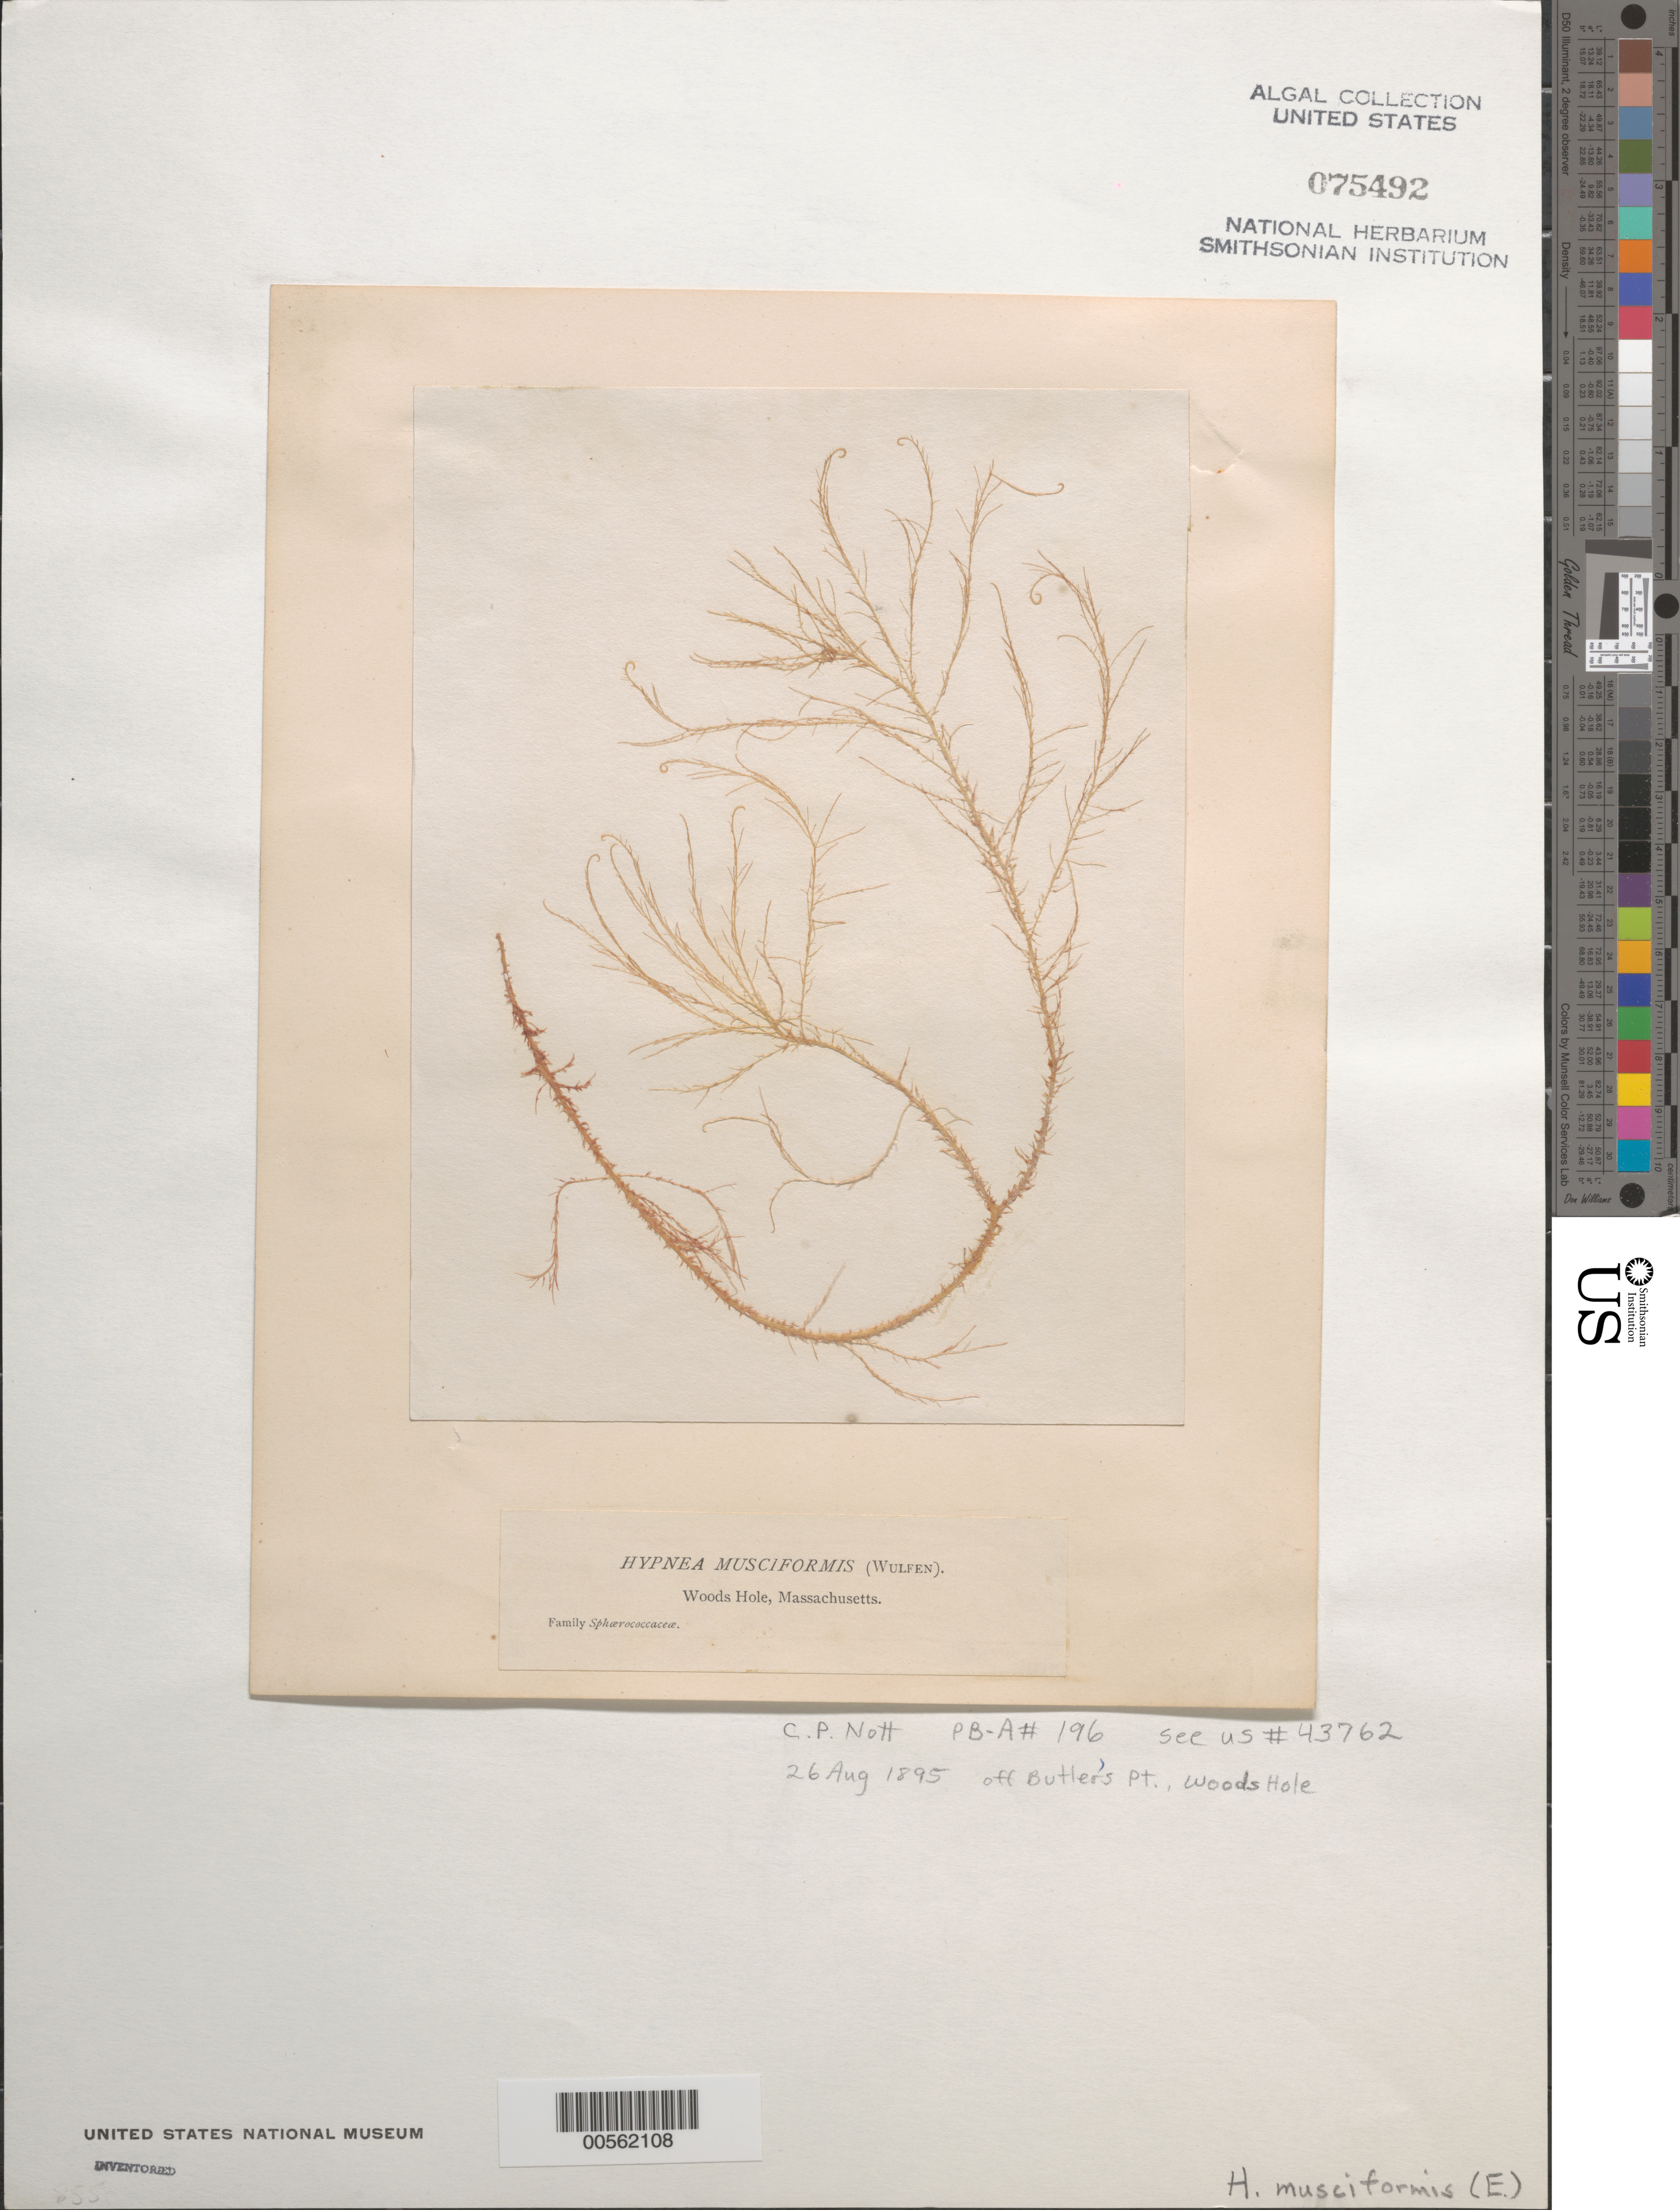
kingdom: Plantae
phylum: Rhodophyta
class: Florideophyceae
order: Gigartinales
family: Cystocloniaceae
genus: Hypnea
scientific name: Hypnea musciformis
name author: (Wulfen) J.V.Lamouroux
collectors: C. Nott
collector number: PB-A 196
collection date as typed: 26 Aug 1895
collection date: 1895-08-26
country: United States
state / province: Massachusetts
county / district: Barnstable County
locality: Woods Hole, off Butler's Point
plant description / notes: Collins, Holden & Setchell, Phycotheca Boreali-Americana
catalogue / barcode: US 75492